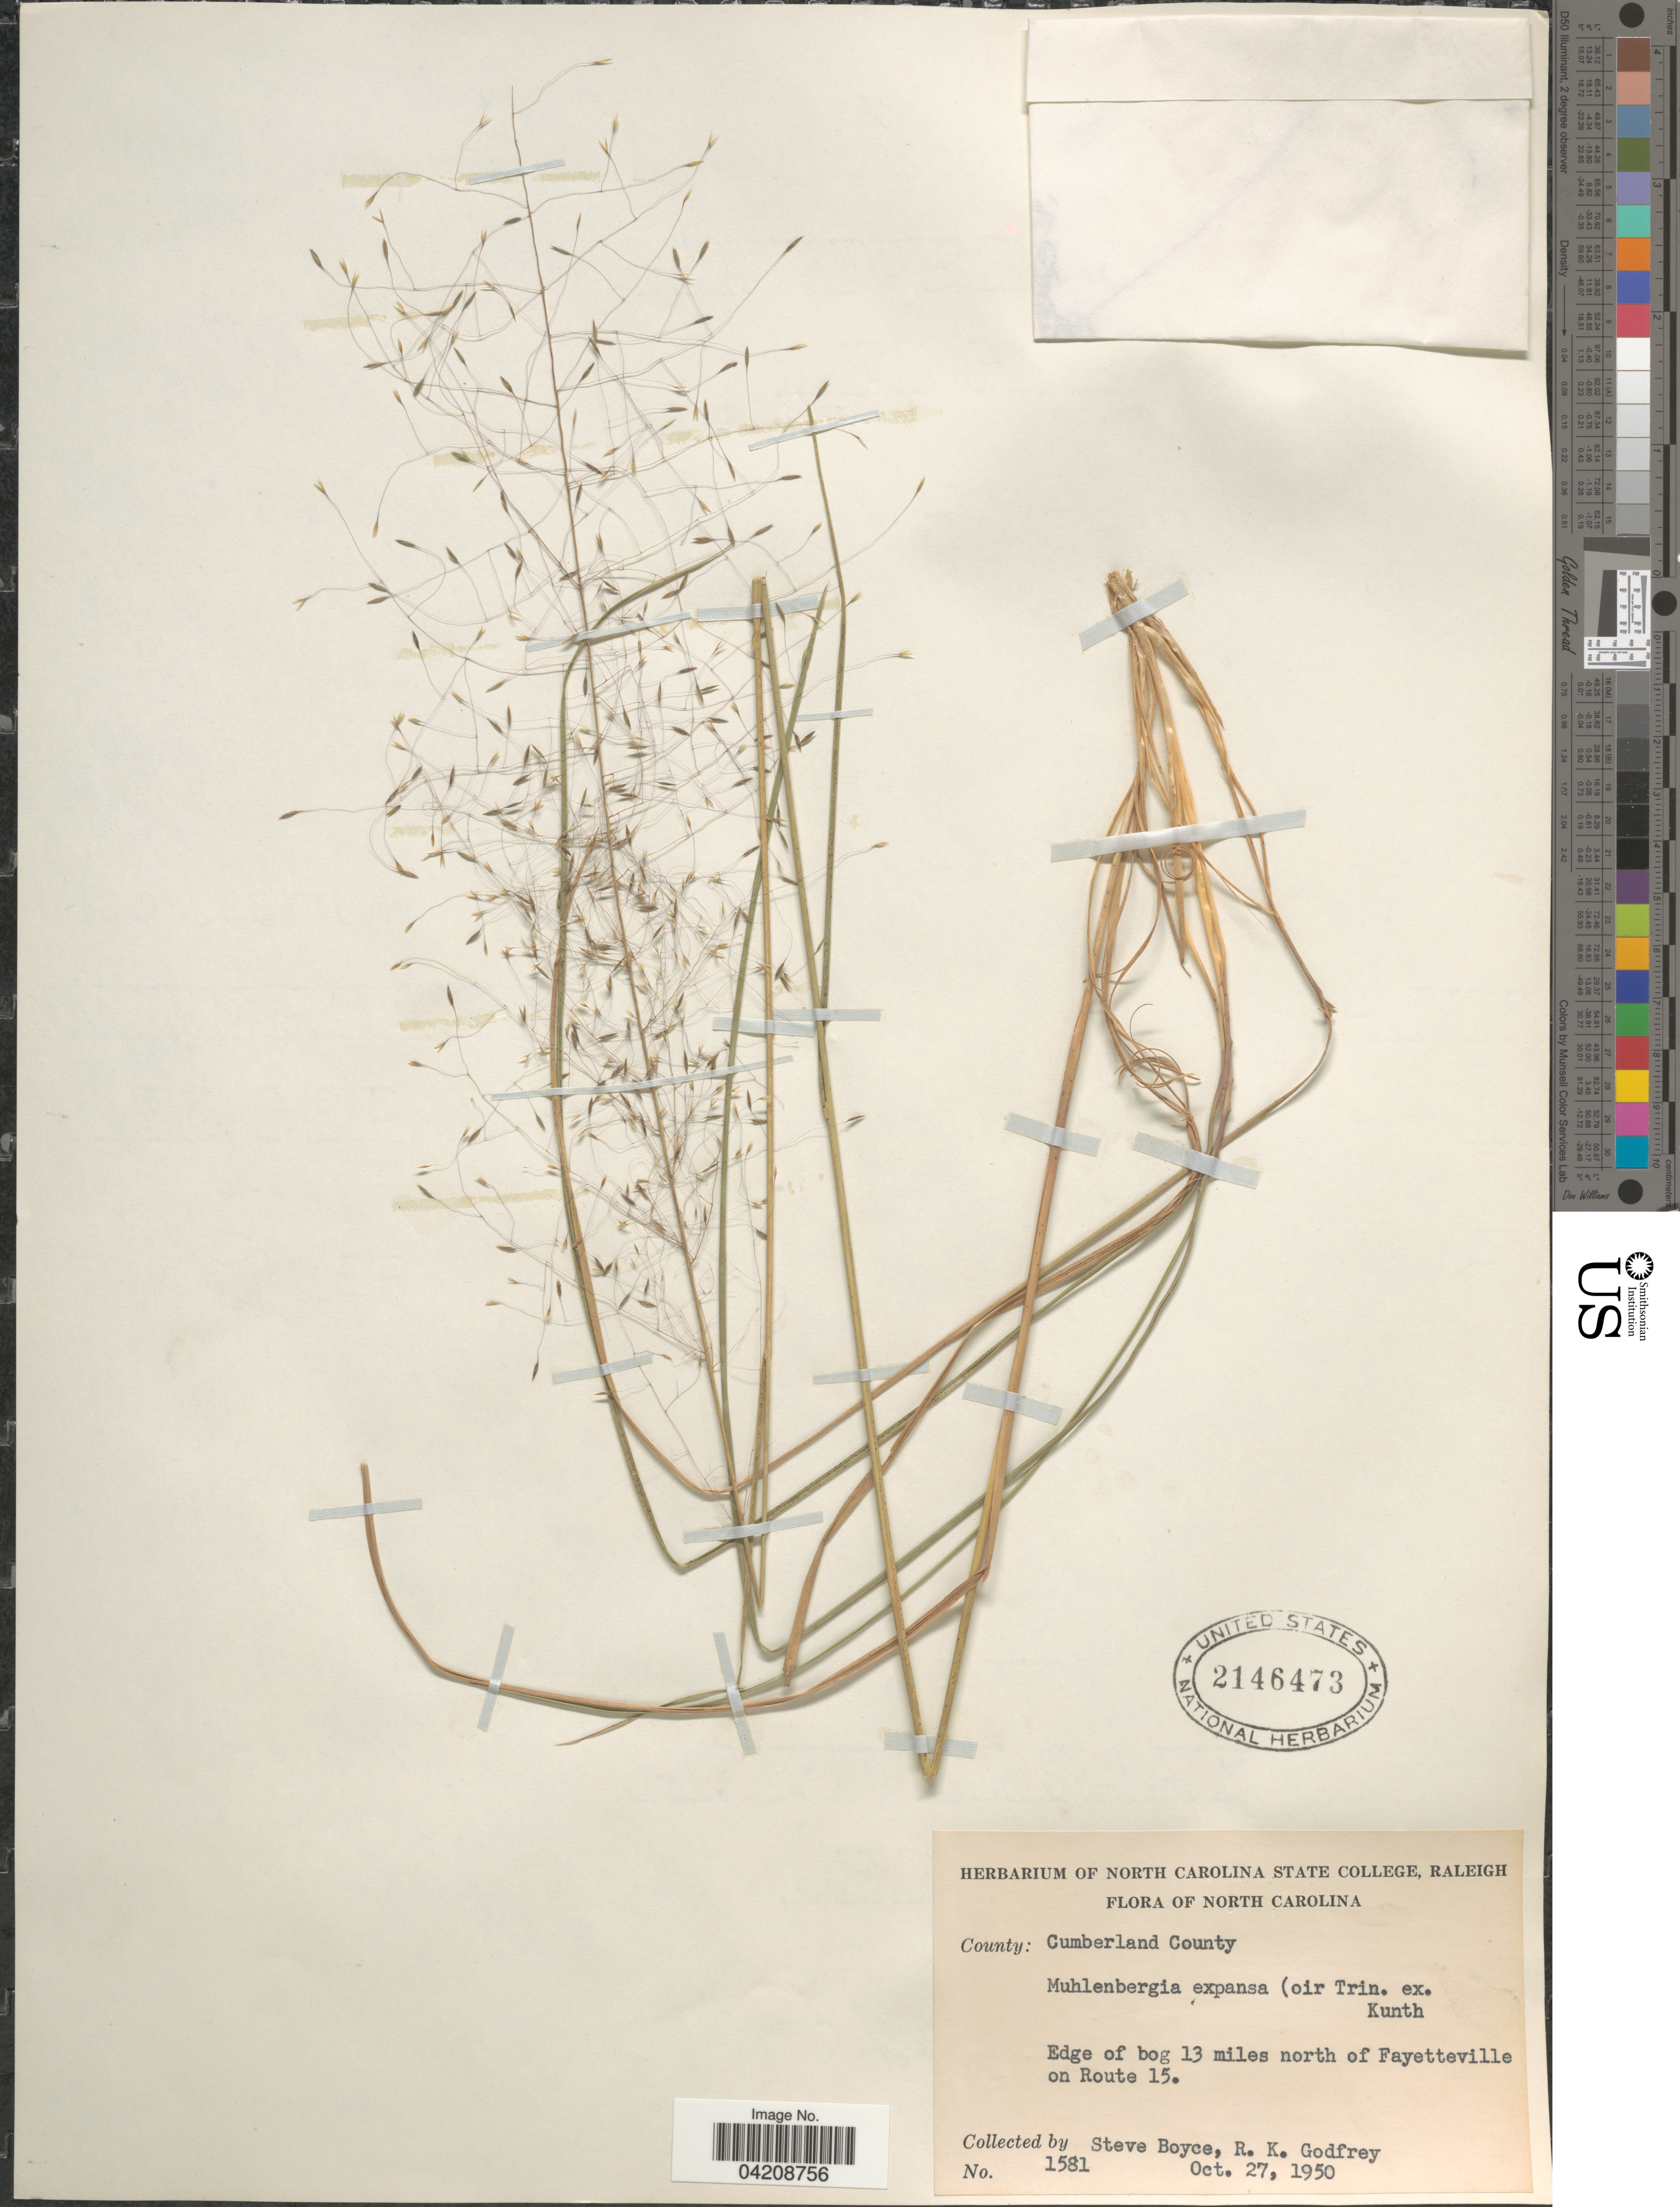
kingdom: Plantae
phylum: Tracheophyta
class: Liliopsida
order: Poales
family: Poaceae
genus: Muhlenbergia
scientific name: Muhlenbergia expansa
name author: Trin.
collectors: S. Boyce & R. K. Godfrey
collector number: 1581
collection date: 1950-10-27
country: United States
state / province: North Carolina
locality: County: Cumberland County. Edge of bog 13 miles north of Fayetteville on Route 15.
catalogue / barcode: US 2146473